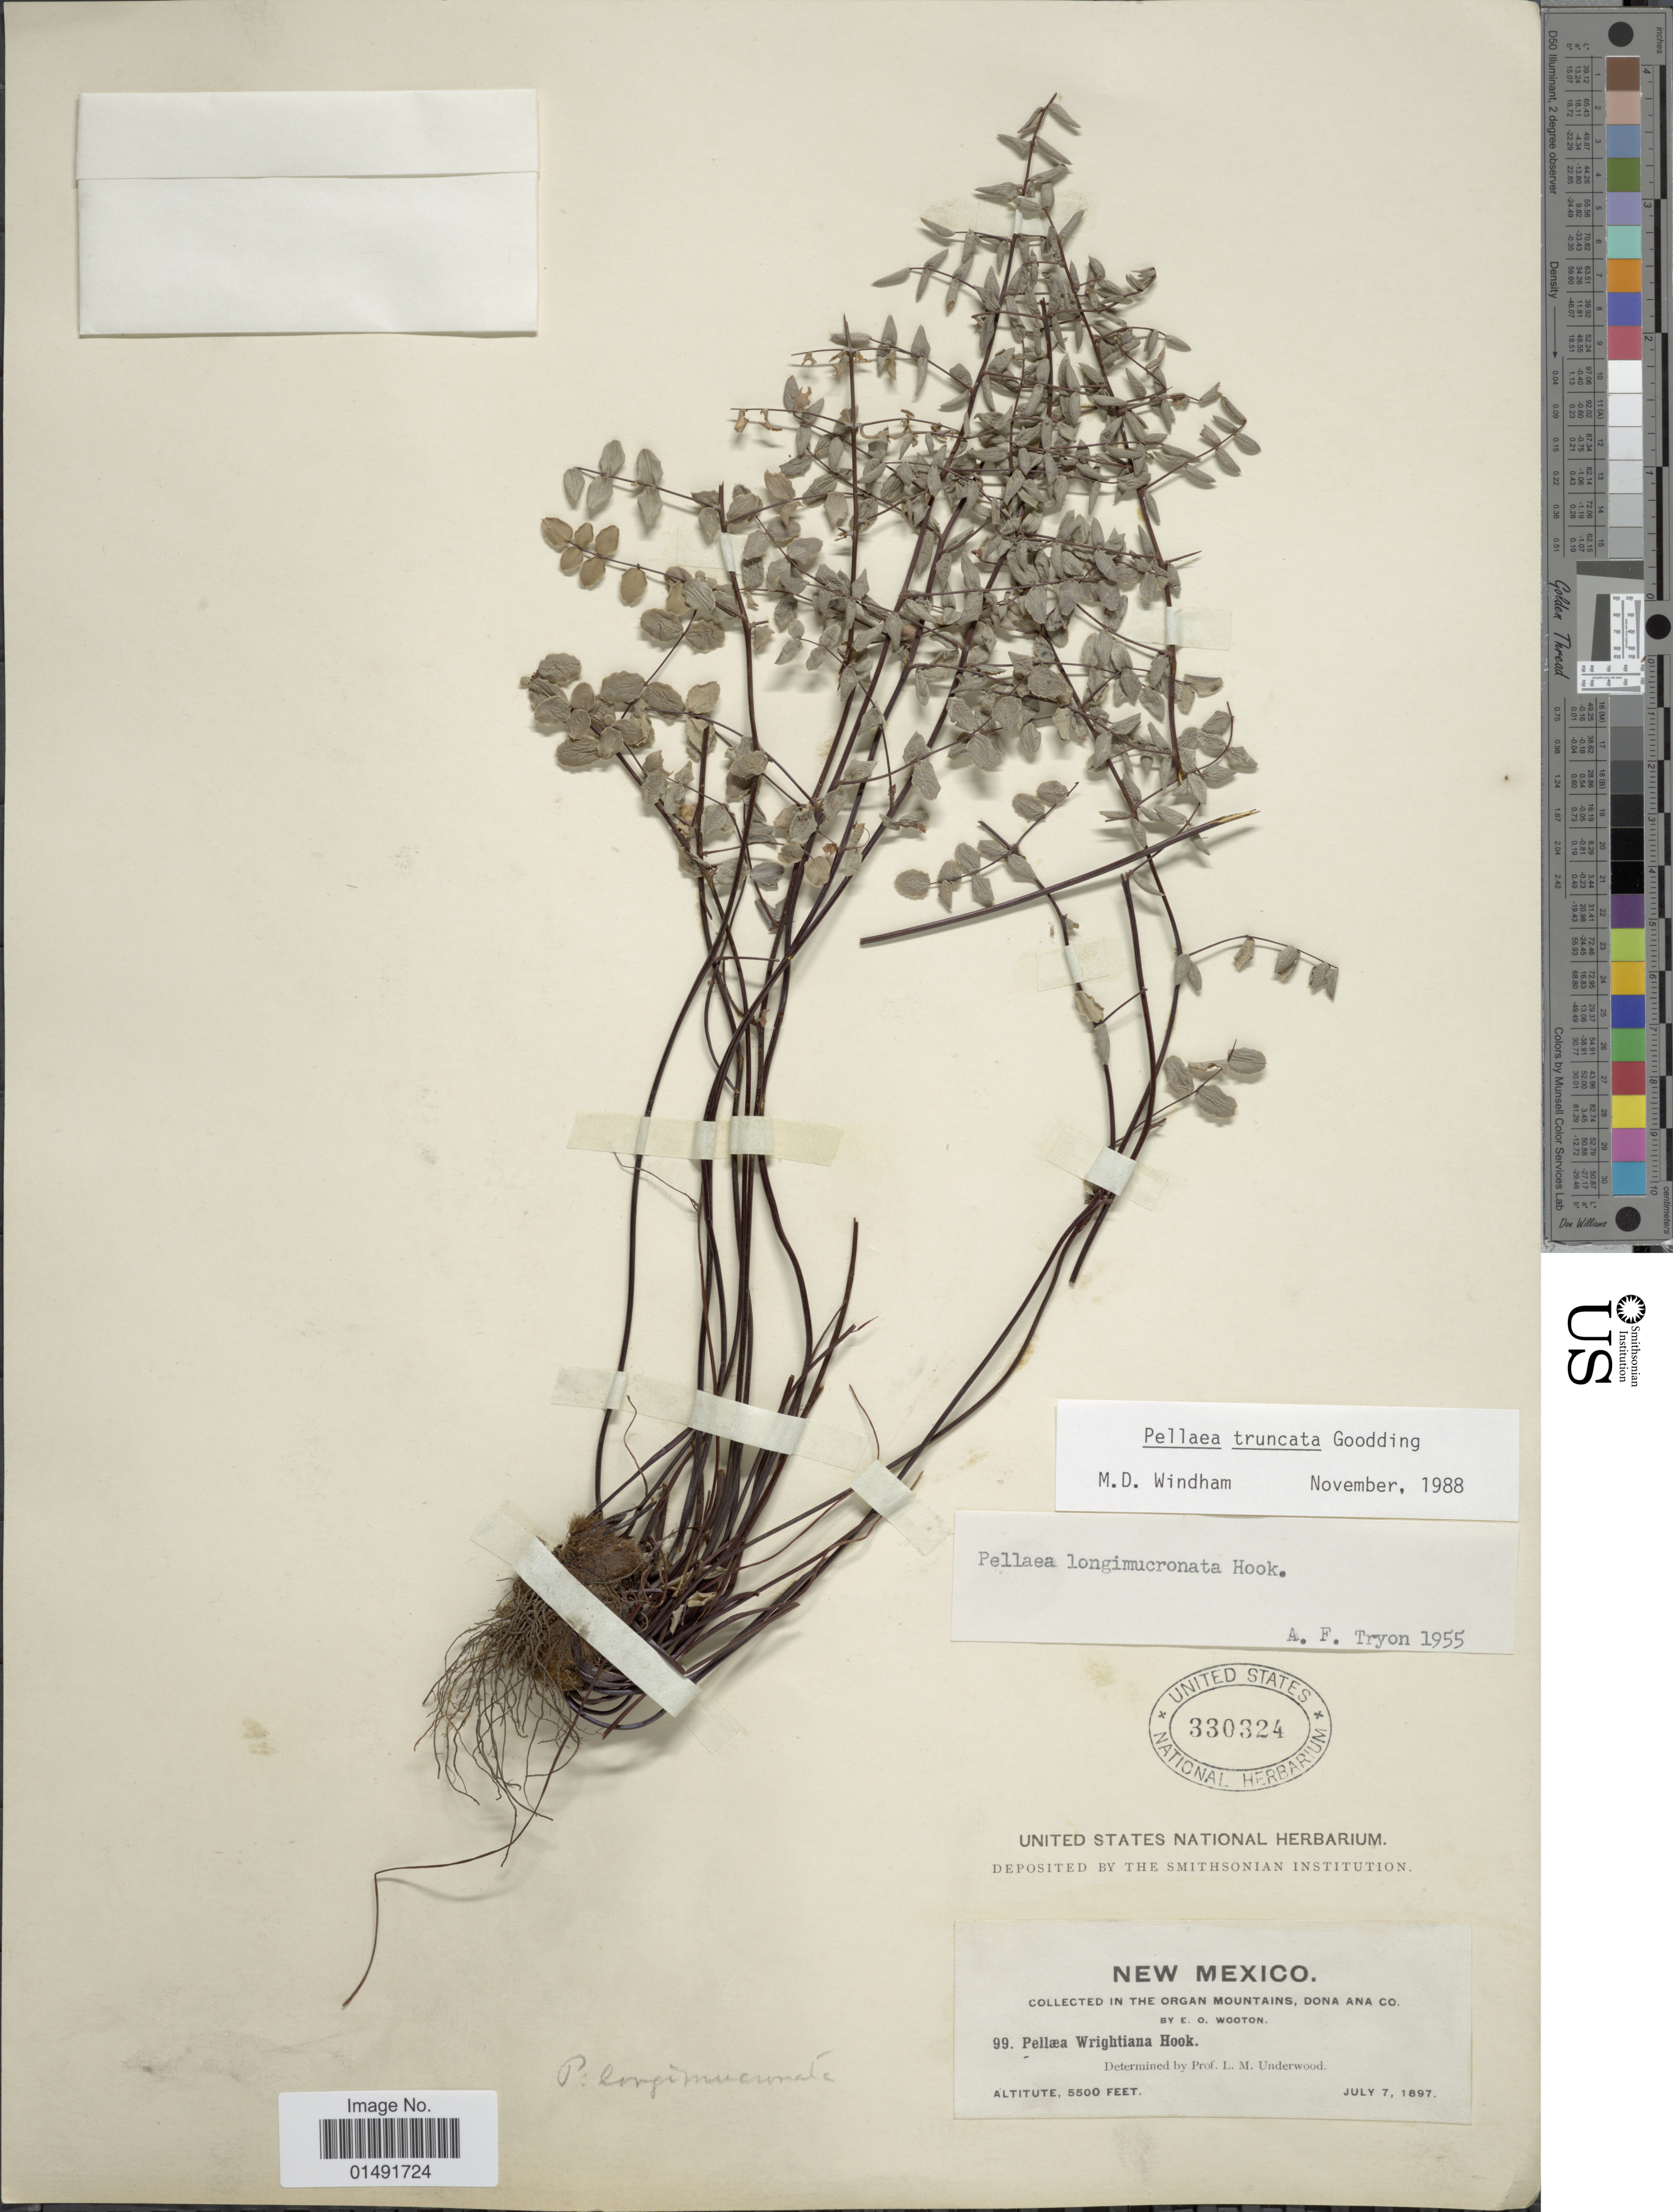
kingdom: Plantae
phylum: Tracheophyta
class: Polypodiopsida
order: Polypodiales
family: Pteridaceae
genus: Pellaea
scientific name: Pellaea truncata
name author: Goodd.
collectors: E. O. Wooton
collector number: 99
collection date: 1897-07-07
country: United States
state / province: New Mexico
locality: In the Organ Mountains, Dona Ana Co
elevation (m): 1676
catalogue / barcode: US 330324